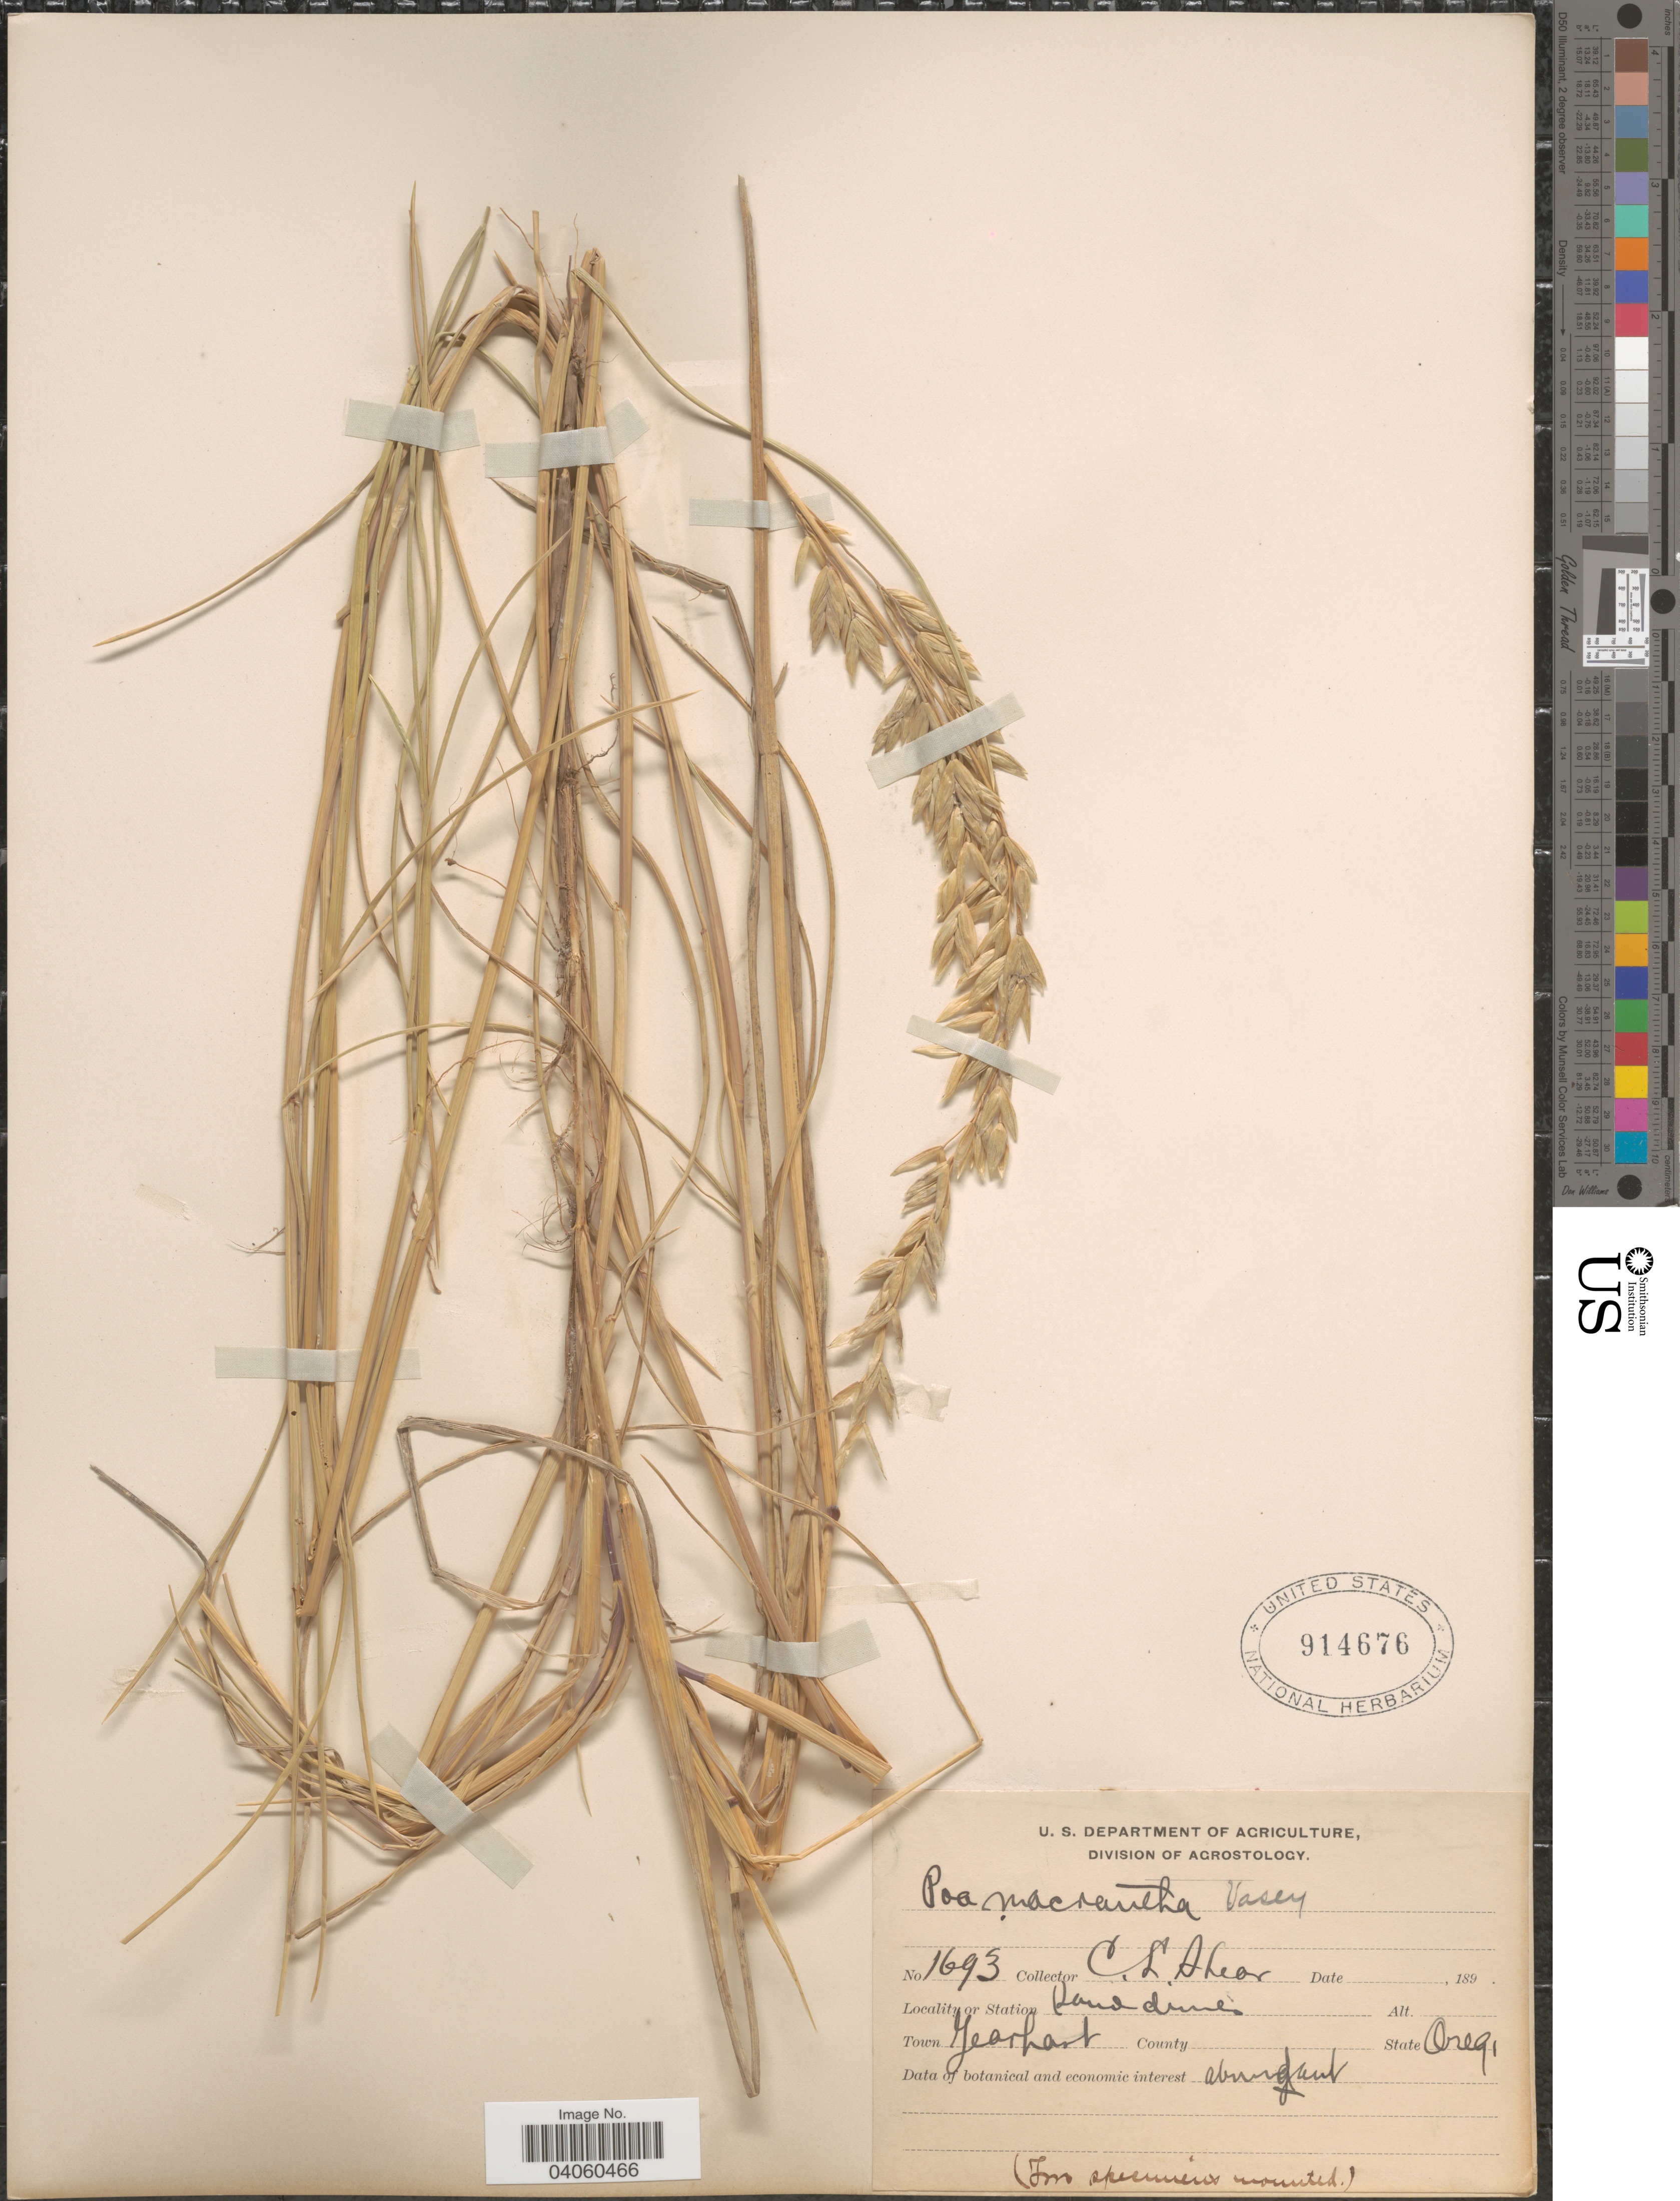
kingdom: Plantae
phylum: Tracheophyta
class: Liliopsida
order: Poales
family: Poaceae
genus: Poa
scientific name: Poa macrantha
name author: Vasey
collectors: C. L. Shear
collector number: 1693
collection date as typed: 189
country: United States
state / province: Oregon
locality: Station sand dunes. Town Gearhart.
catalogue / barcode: US 914676